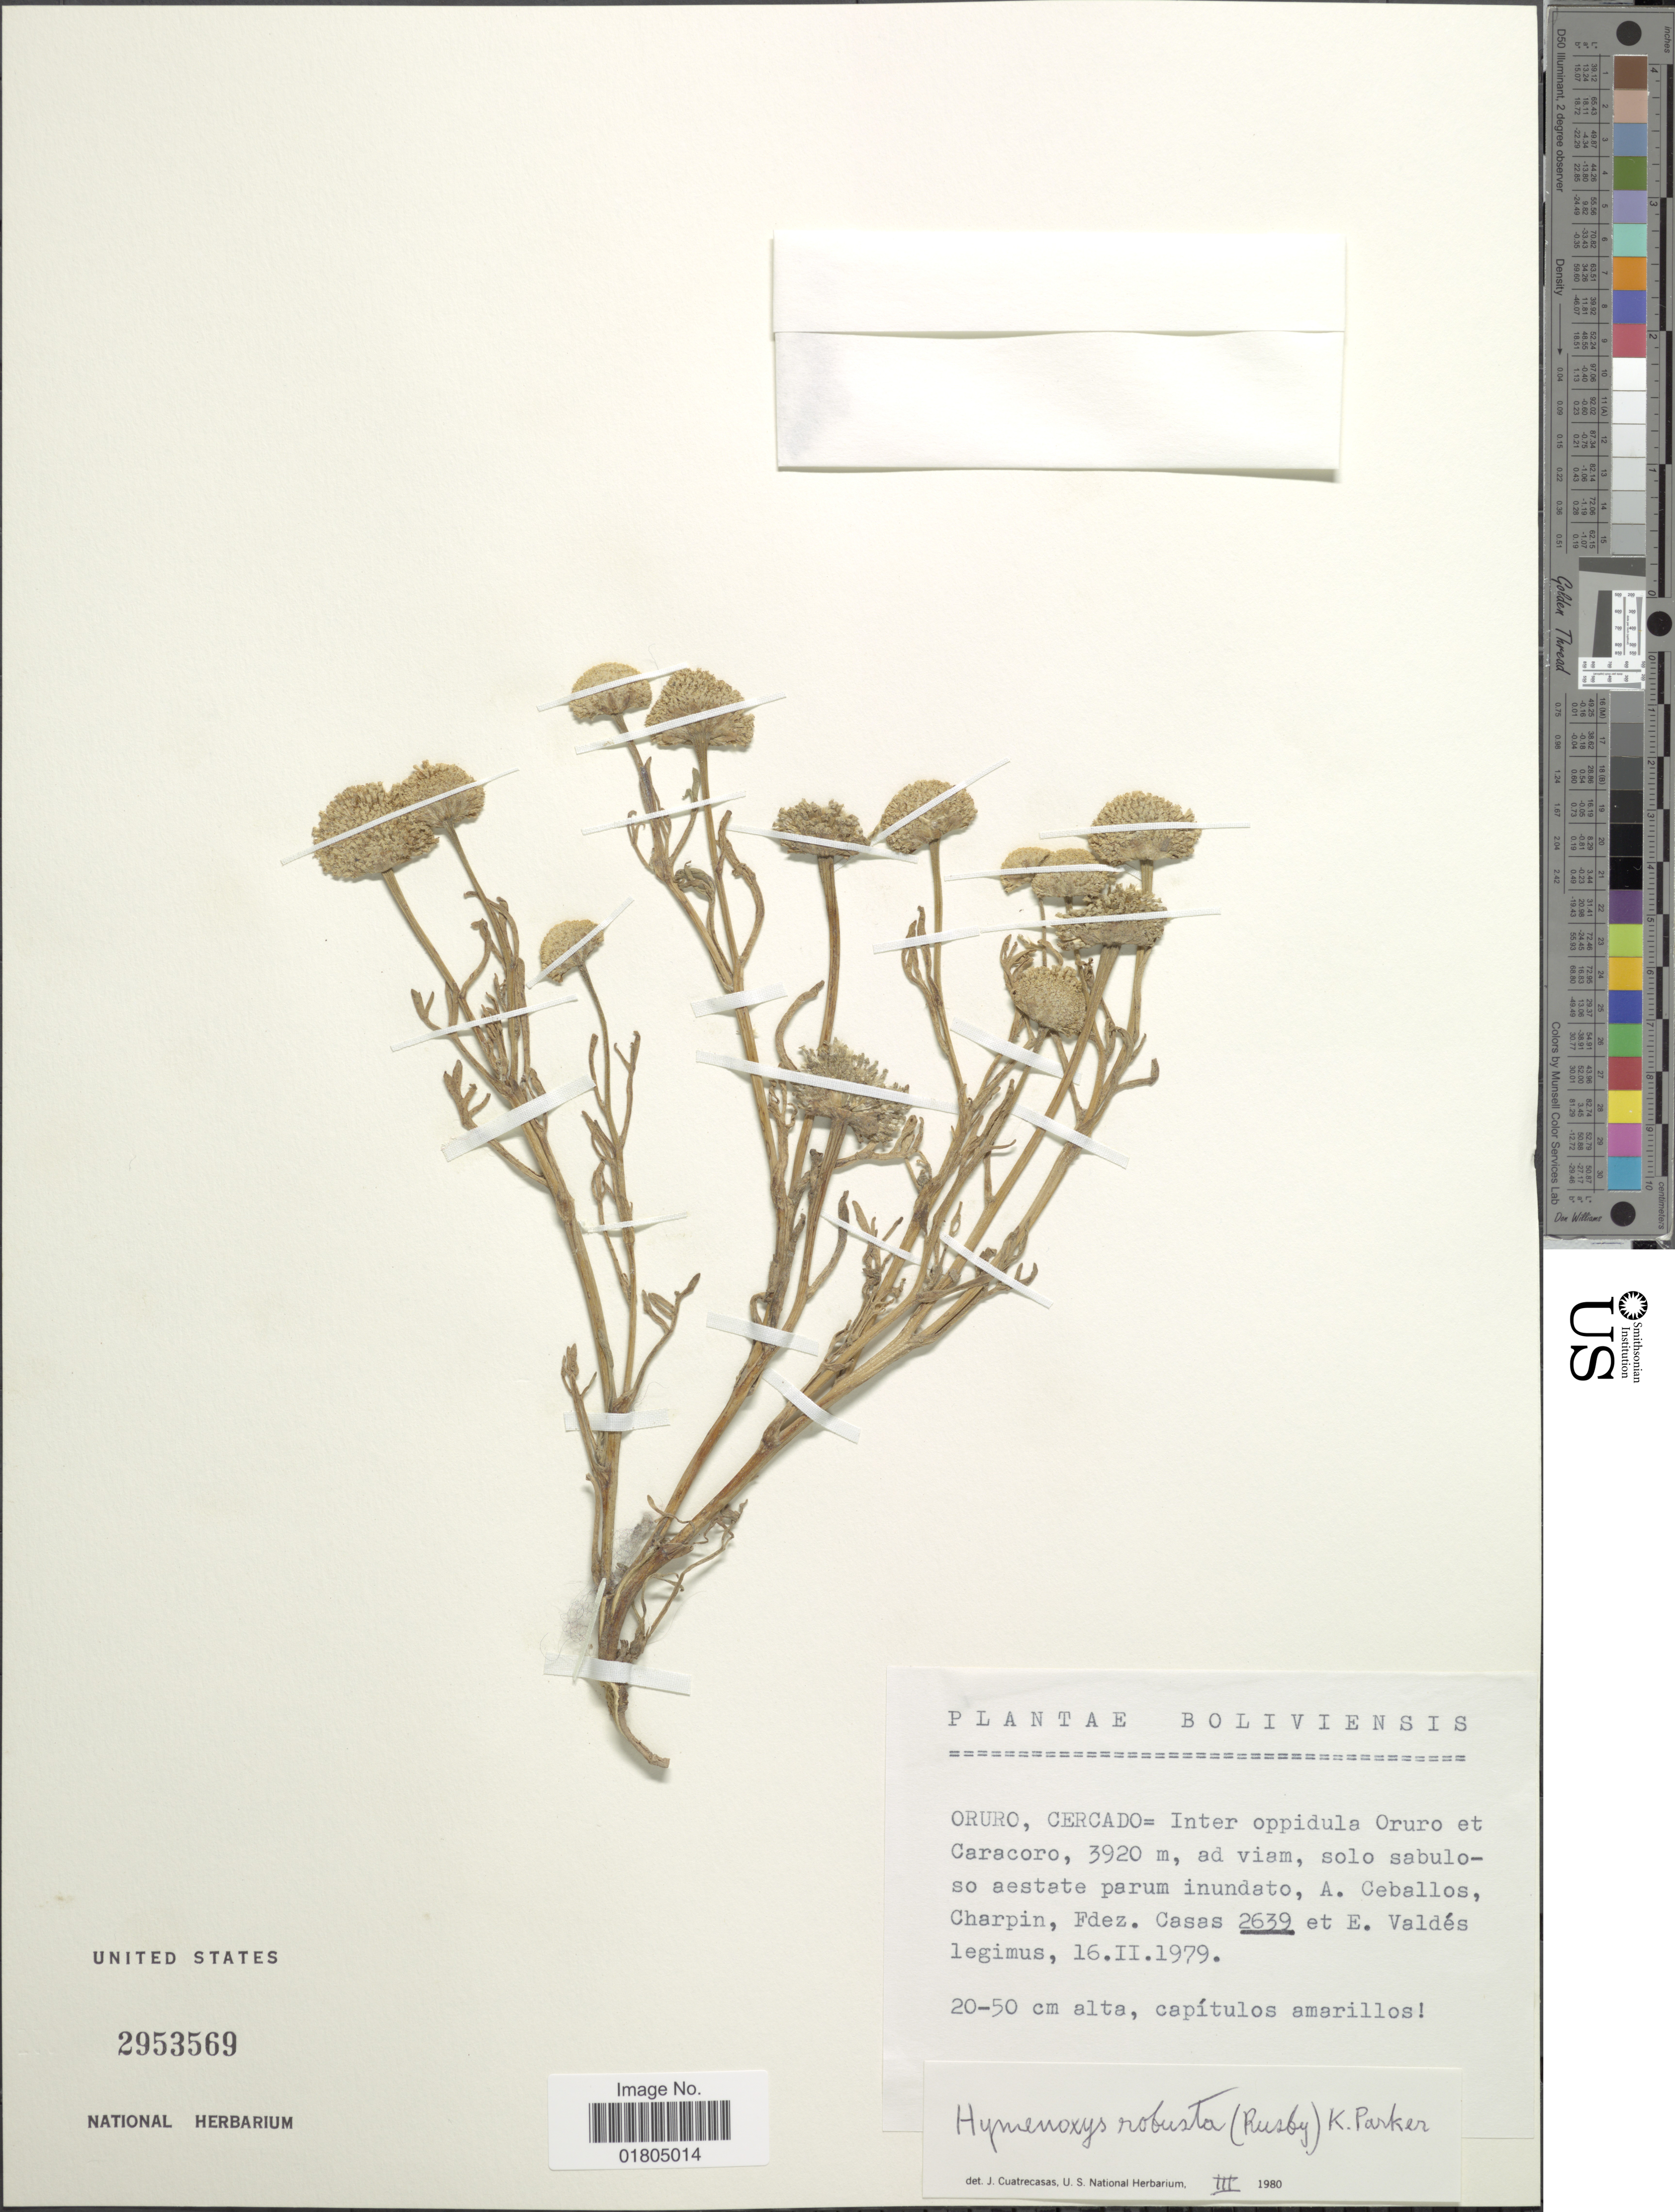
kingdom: Plantae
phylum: Tracheophyta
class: Magnoliopsida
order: Asterales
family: Asteraceae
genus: Hymenoxys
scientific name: Hymenoxys robusta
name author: (Rusby) K.F. Parker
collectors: A. Ceballos, A. Charpin, F. Casas & E. Valdés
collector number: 2639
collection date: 1979-02-16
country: Bolivia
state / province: Oruro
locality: Oruro, Cercado, Inter oppidule Oruro et Caracoro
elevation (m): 3920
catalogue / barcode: US 2953569